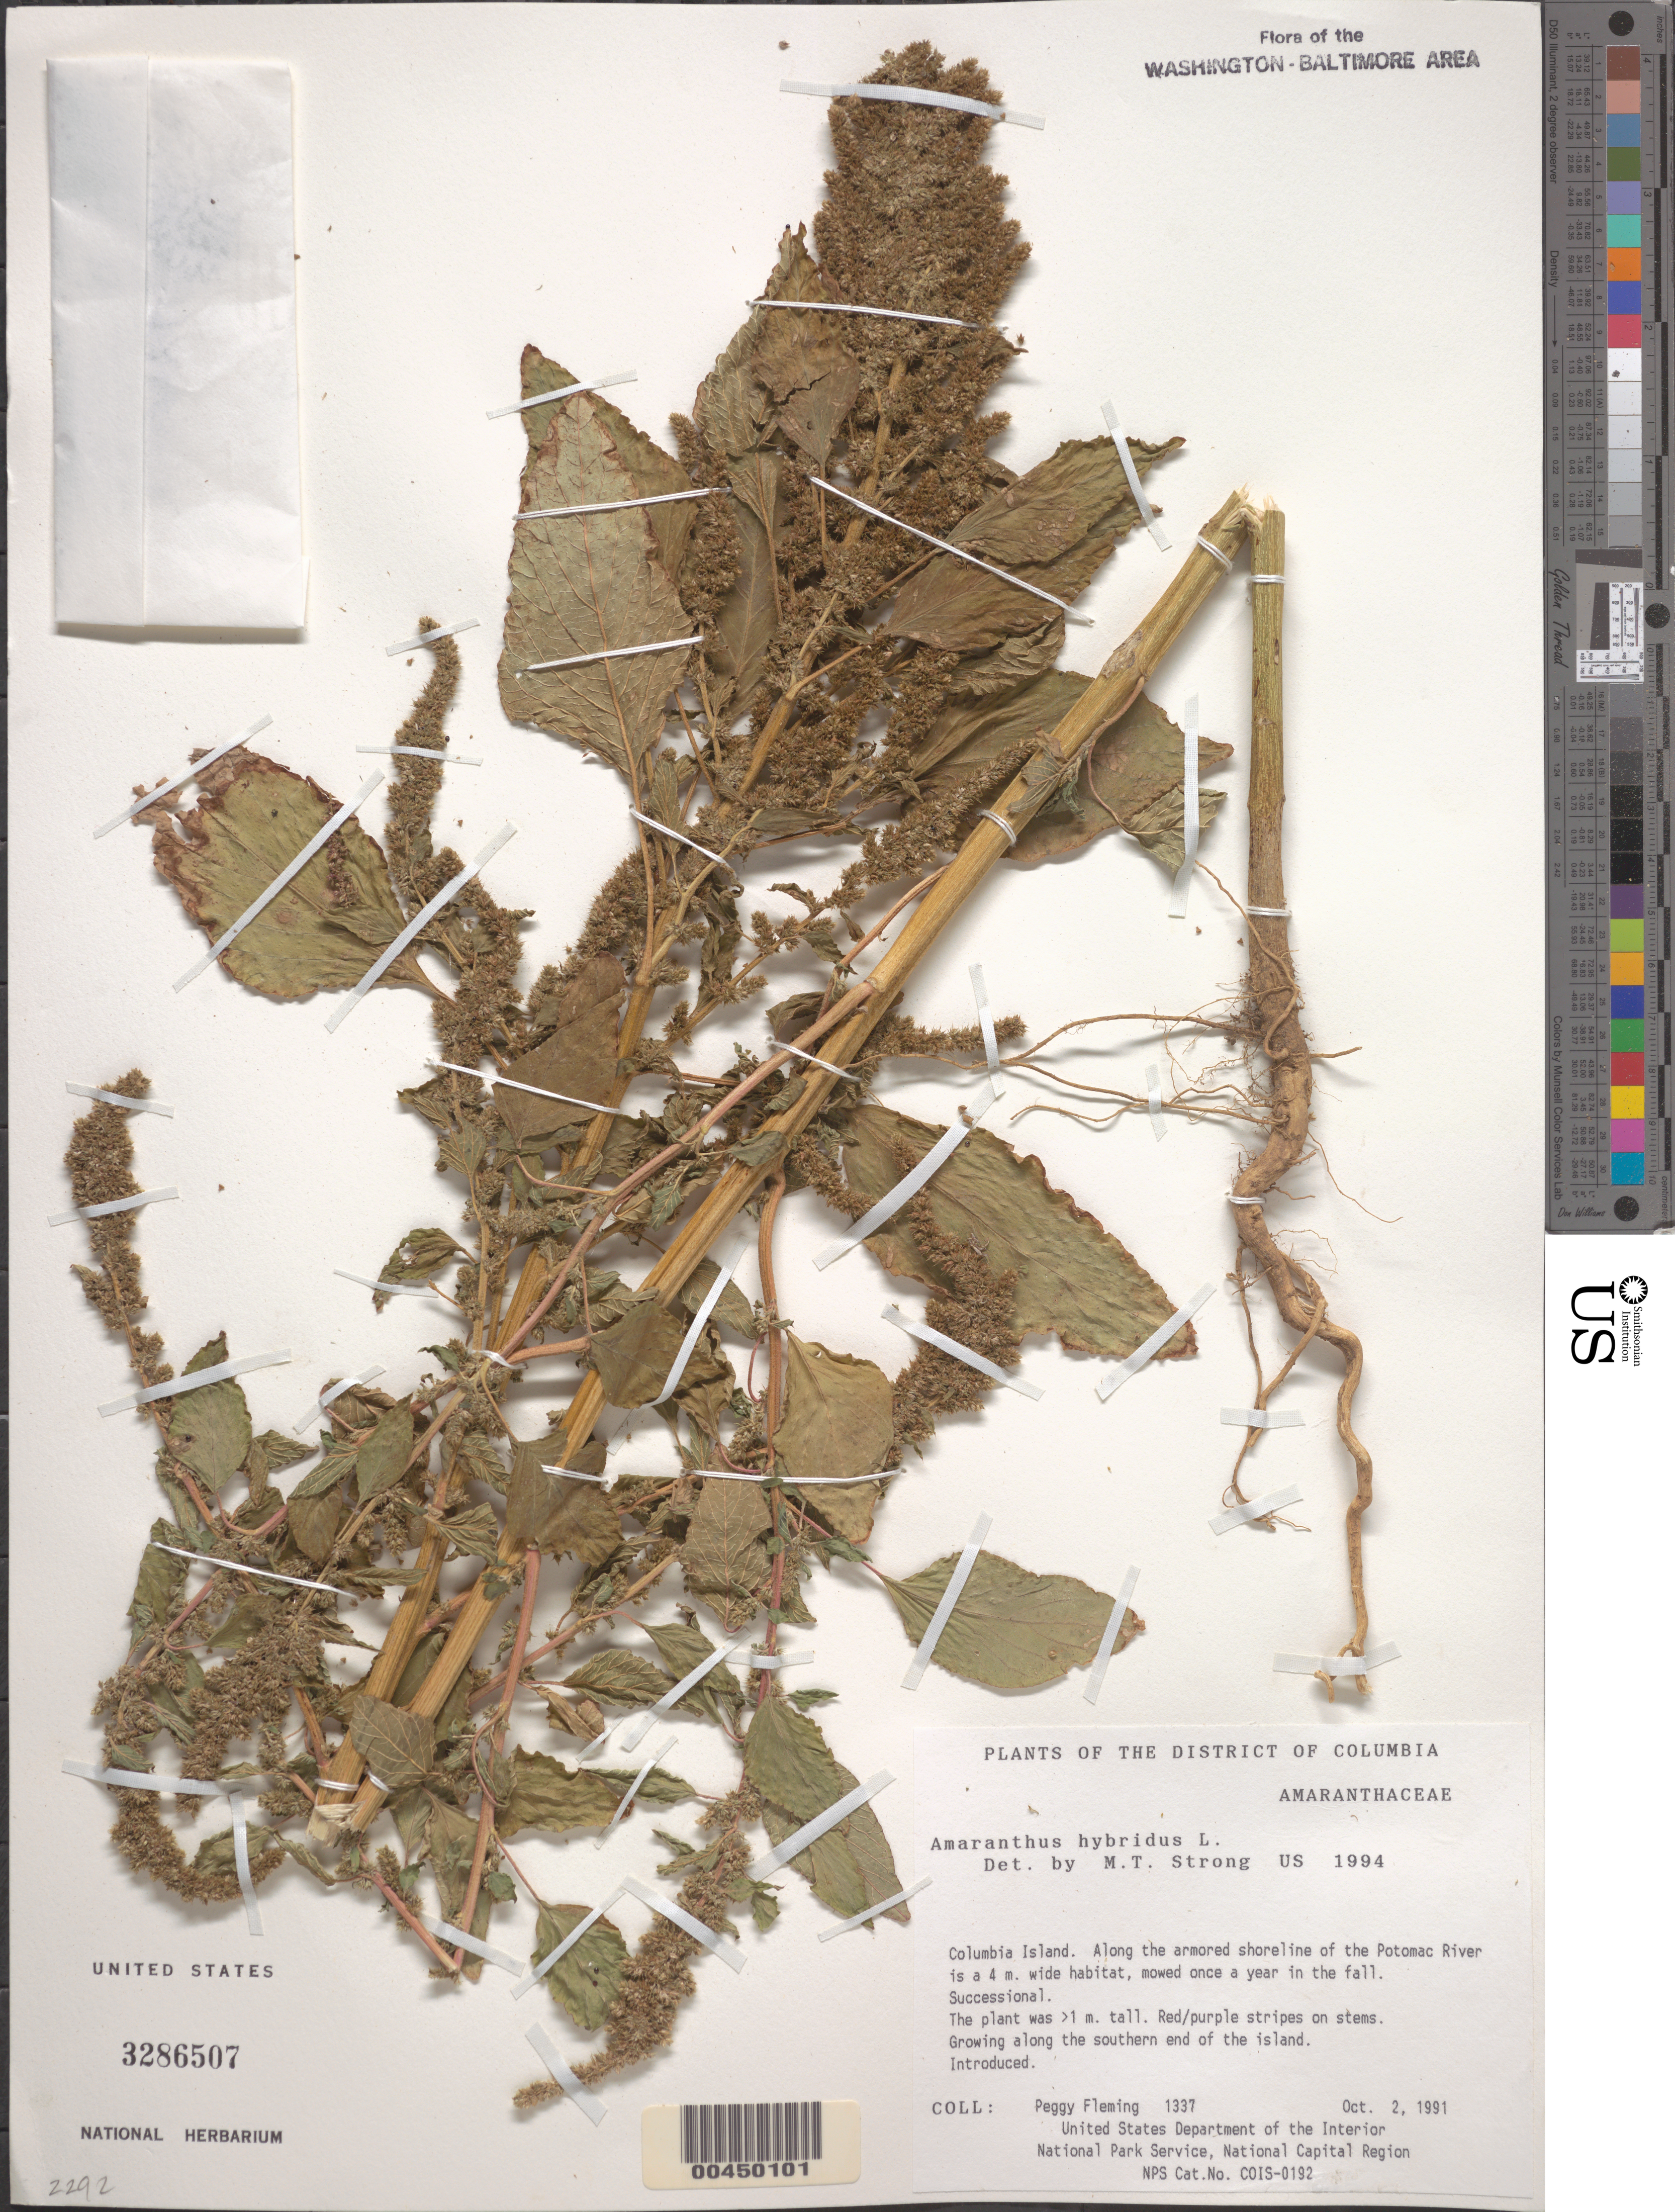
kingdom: Plantae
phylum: Tracheophyta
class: Magnoliopsida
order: Caryophyllales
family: Amaranthaceae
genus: Amaranthus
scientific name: Amaranthus hybridus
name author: L.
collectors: P. Fleming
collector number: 1337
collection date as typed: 02 Oct 1991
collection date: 1991-10-02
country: United States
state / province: District of Columbia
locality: Columbia Island, shoreline of the Potomac River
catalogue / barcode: US 3286507